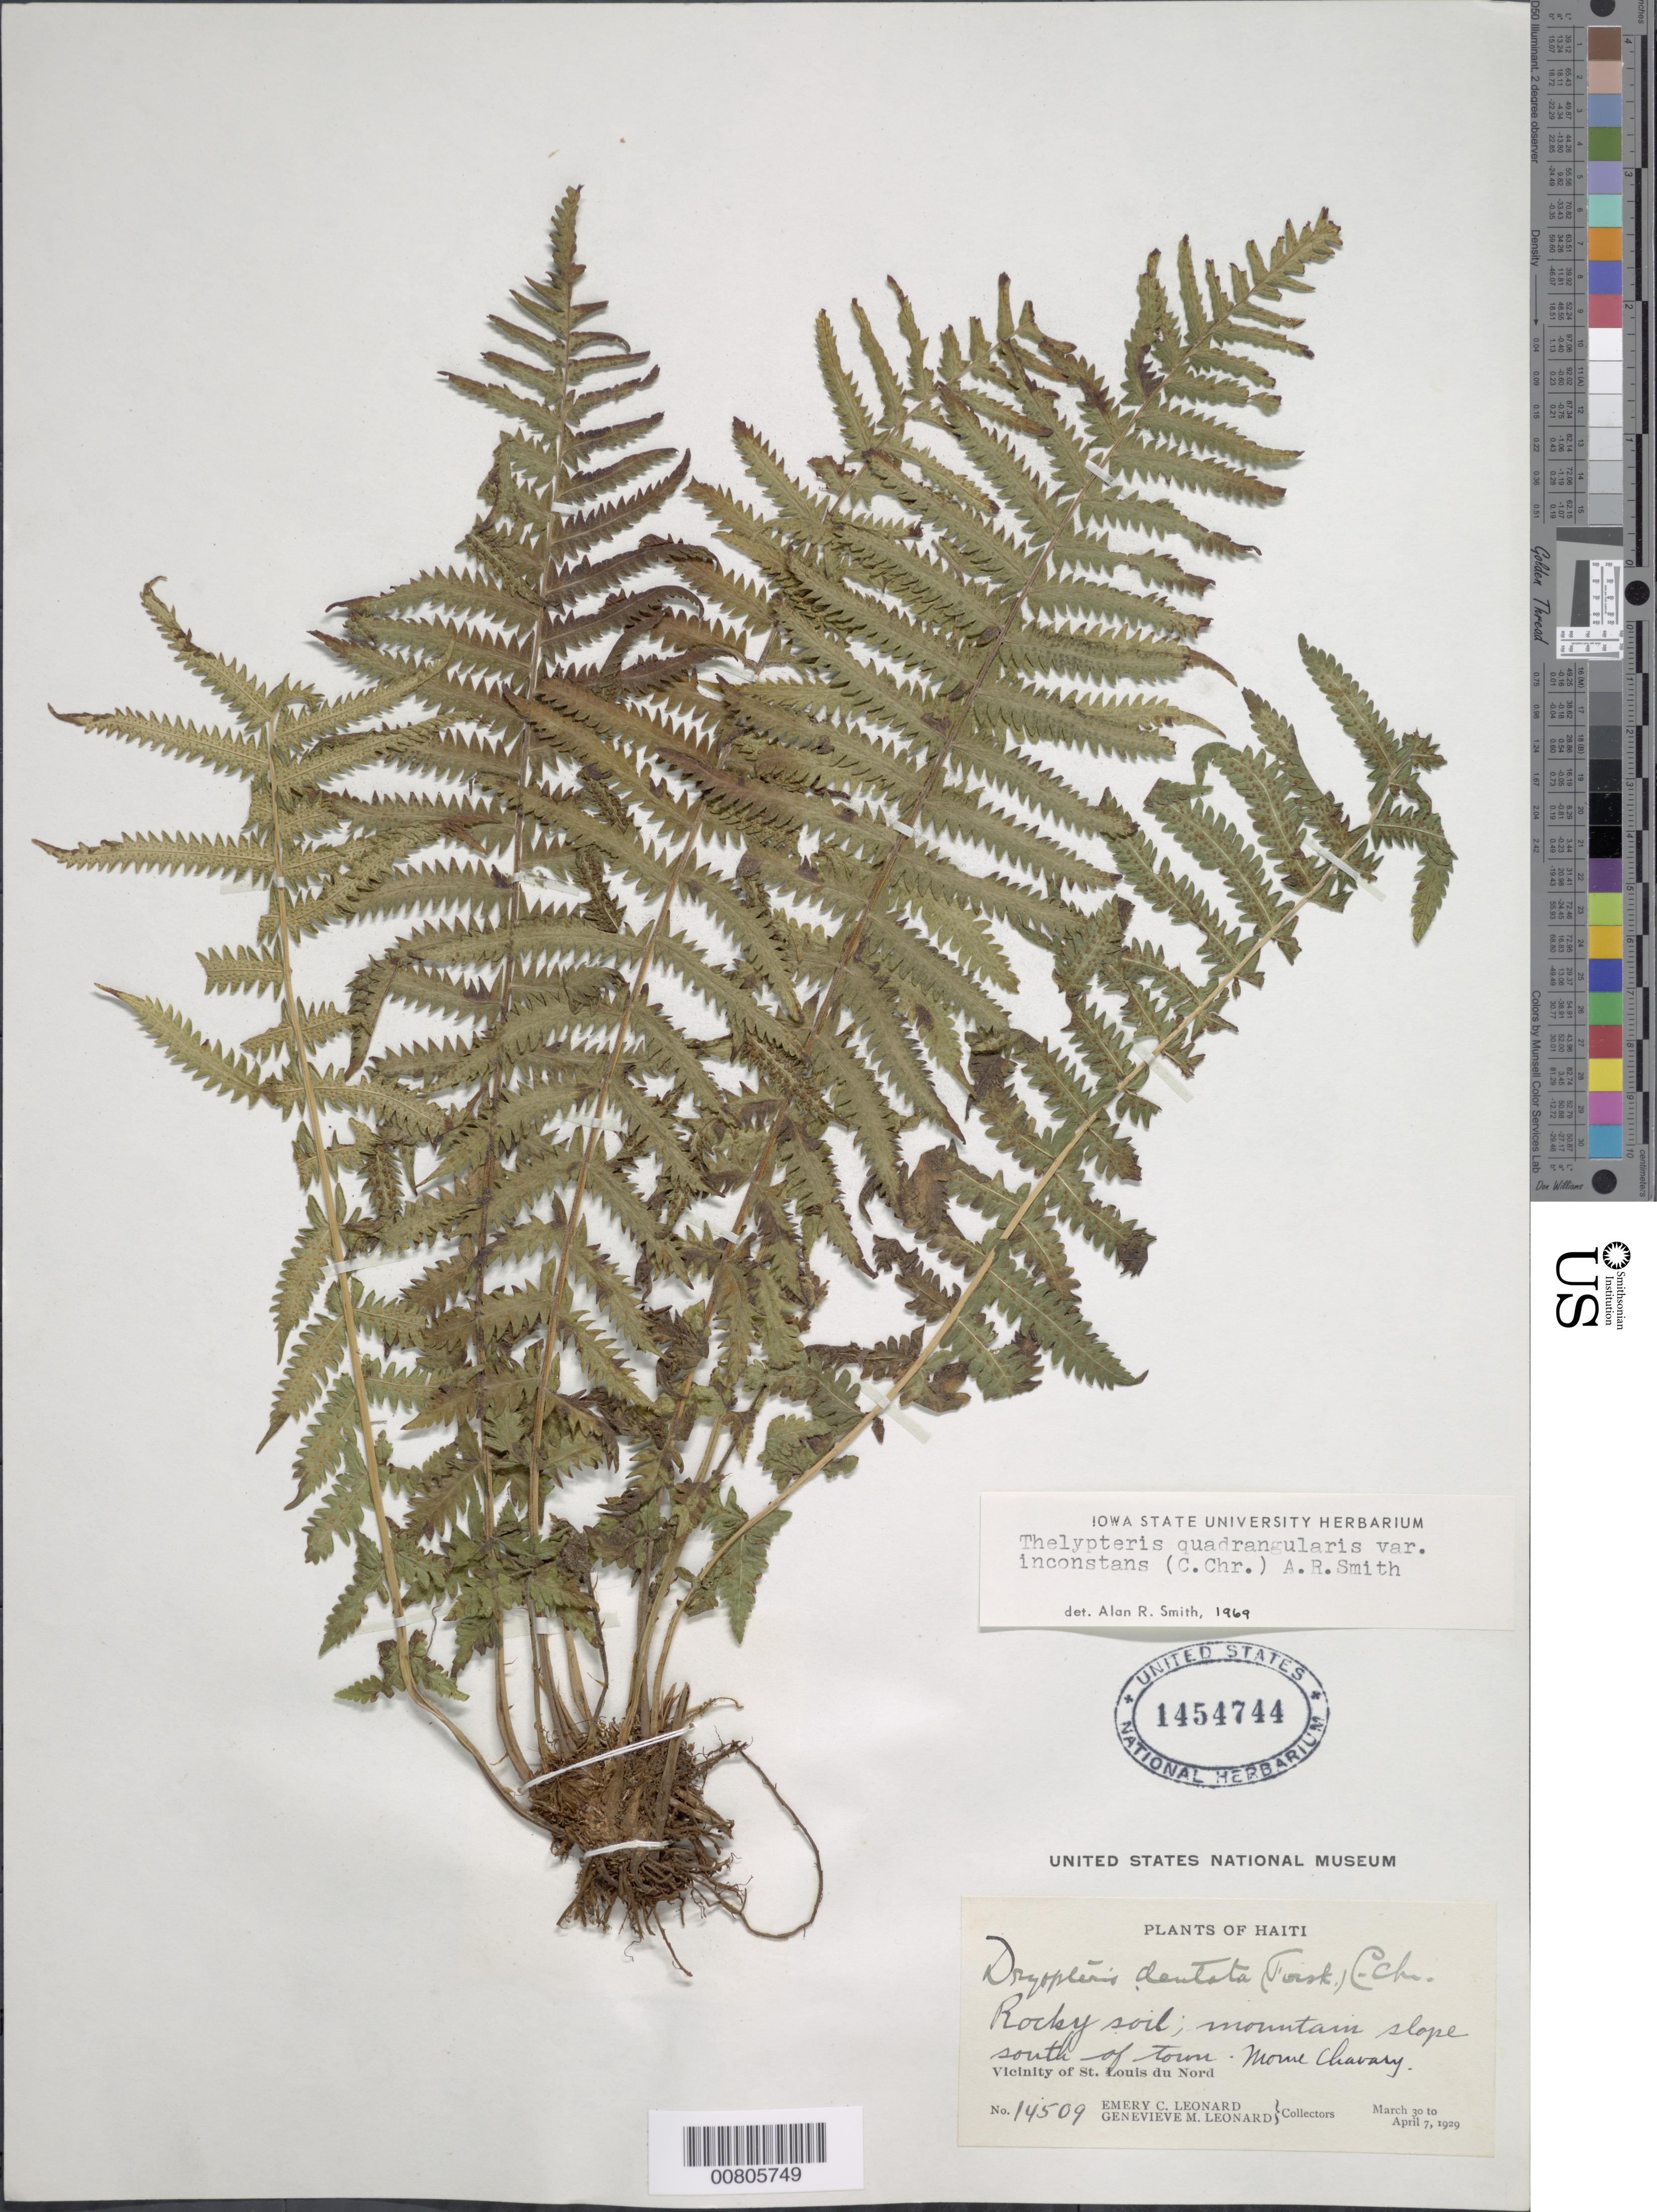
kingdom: Plantae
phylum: Tracheophyta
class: Polypodiopsida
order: Polypodiales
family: Thelypteridaceae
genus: Christella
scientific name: Christella hispidula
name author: (Decne.) Holttum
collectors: E. C. Leonard & G. M. Leonard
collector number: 14509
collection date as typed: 30 Mar 1929 to 07 Apr 1929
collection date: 1929-03-30/1929-04-07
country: Haiti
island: Hispaniola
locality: St. Louis du Nord, S of town, Morne Chavary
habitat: Mountain slope, rocky soil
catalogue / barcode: US 1454744